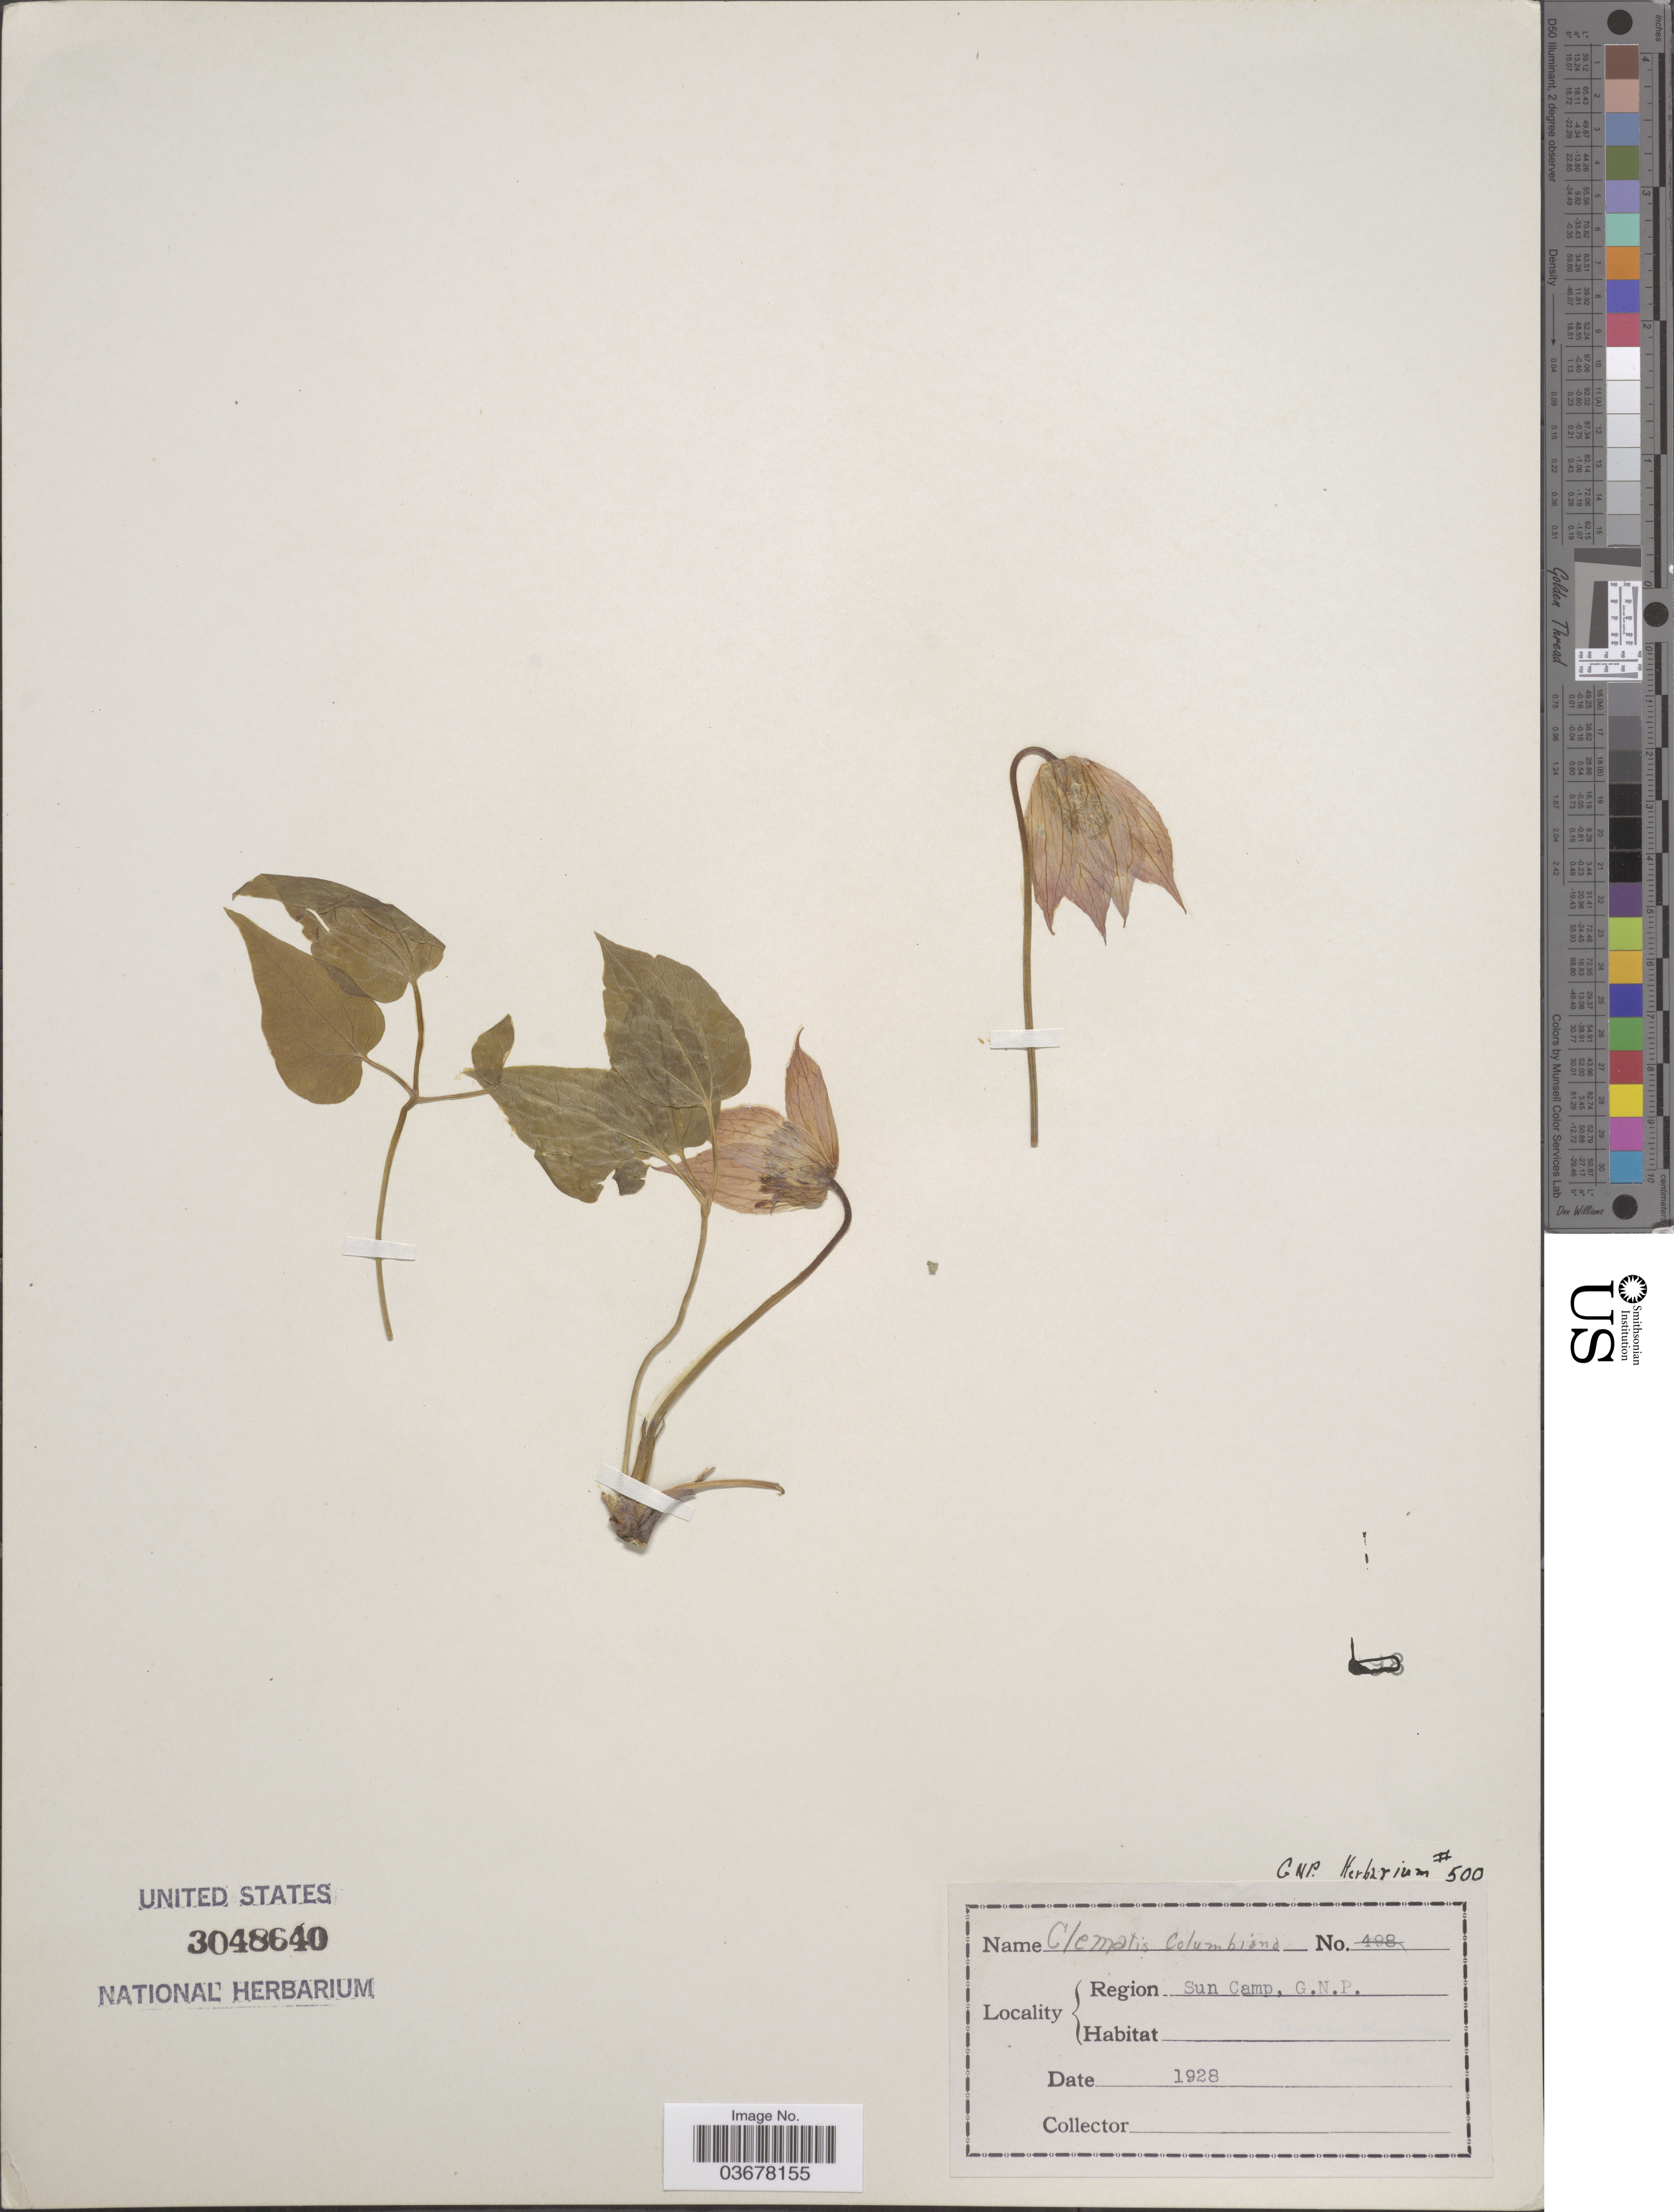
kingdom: Plantae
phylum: Tracheophyta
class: Magnoliopsida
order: Ranunculales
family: Ranunculaceae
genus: Clematis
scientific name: Clematis occidentalis var. grosseserrata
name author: (Rydb.) J.S. Pringle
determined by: Strong, M. T., (US), Smithsonian Institution - National Museum of Natural History (UNITED STATES)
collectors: ex herb. G. N. P.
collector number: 500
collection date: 1928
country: United States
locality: Region Sun Camp, G.N.P.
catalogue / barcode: US 3048640